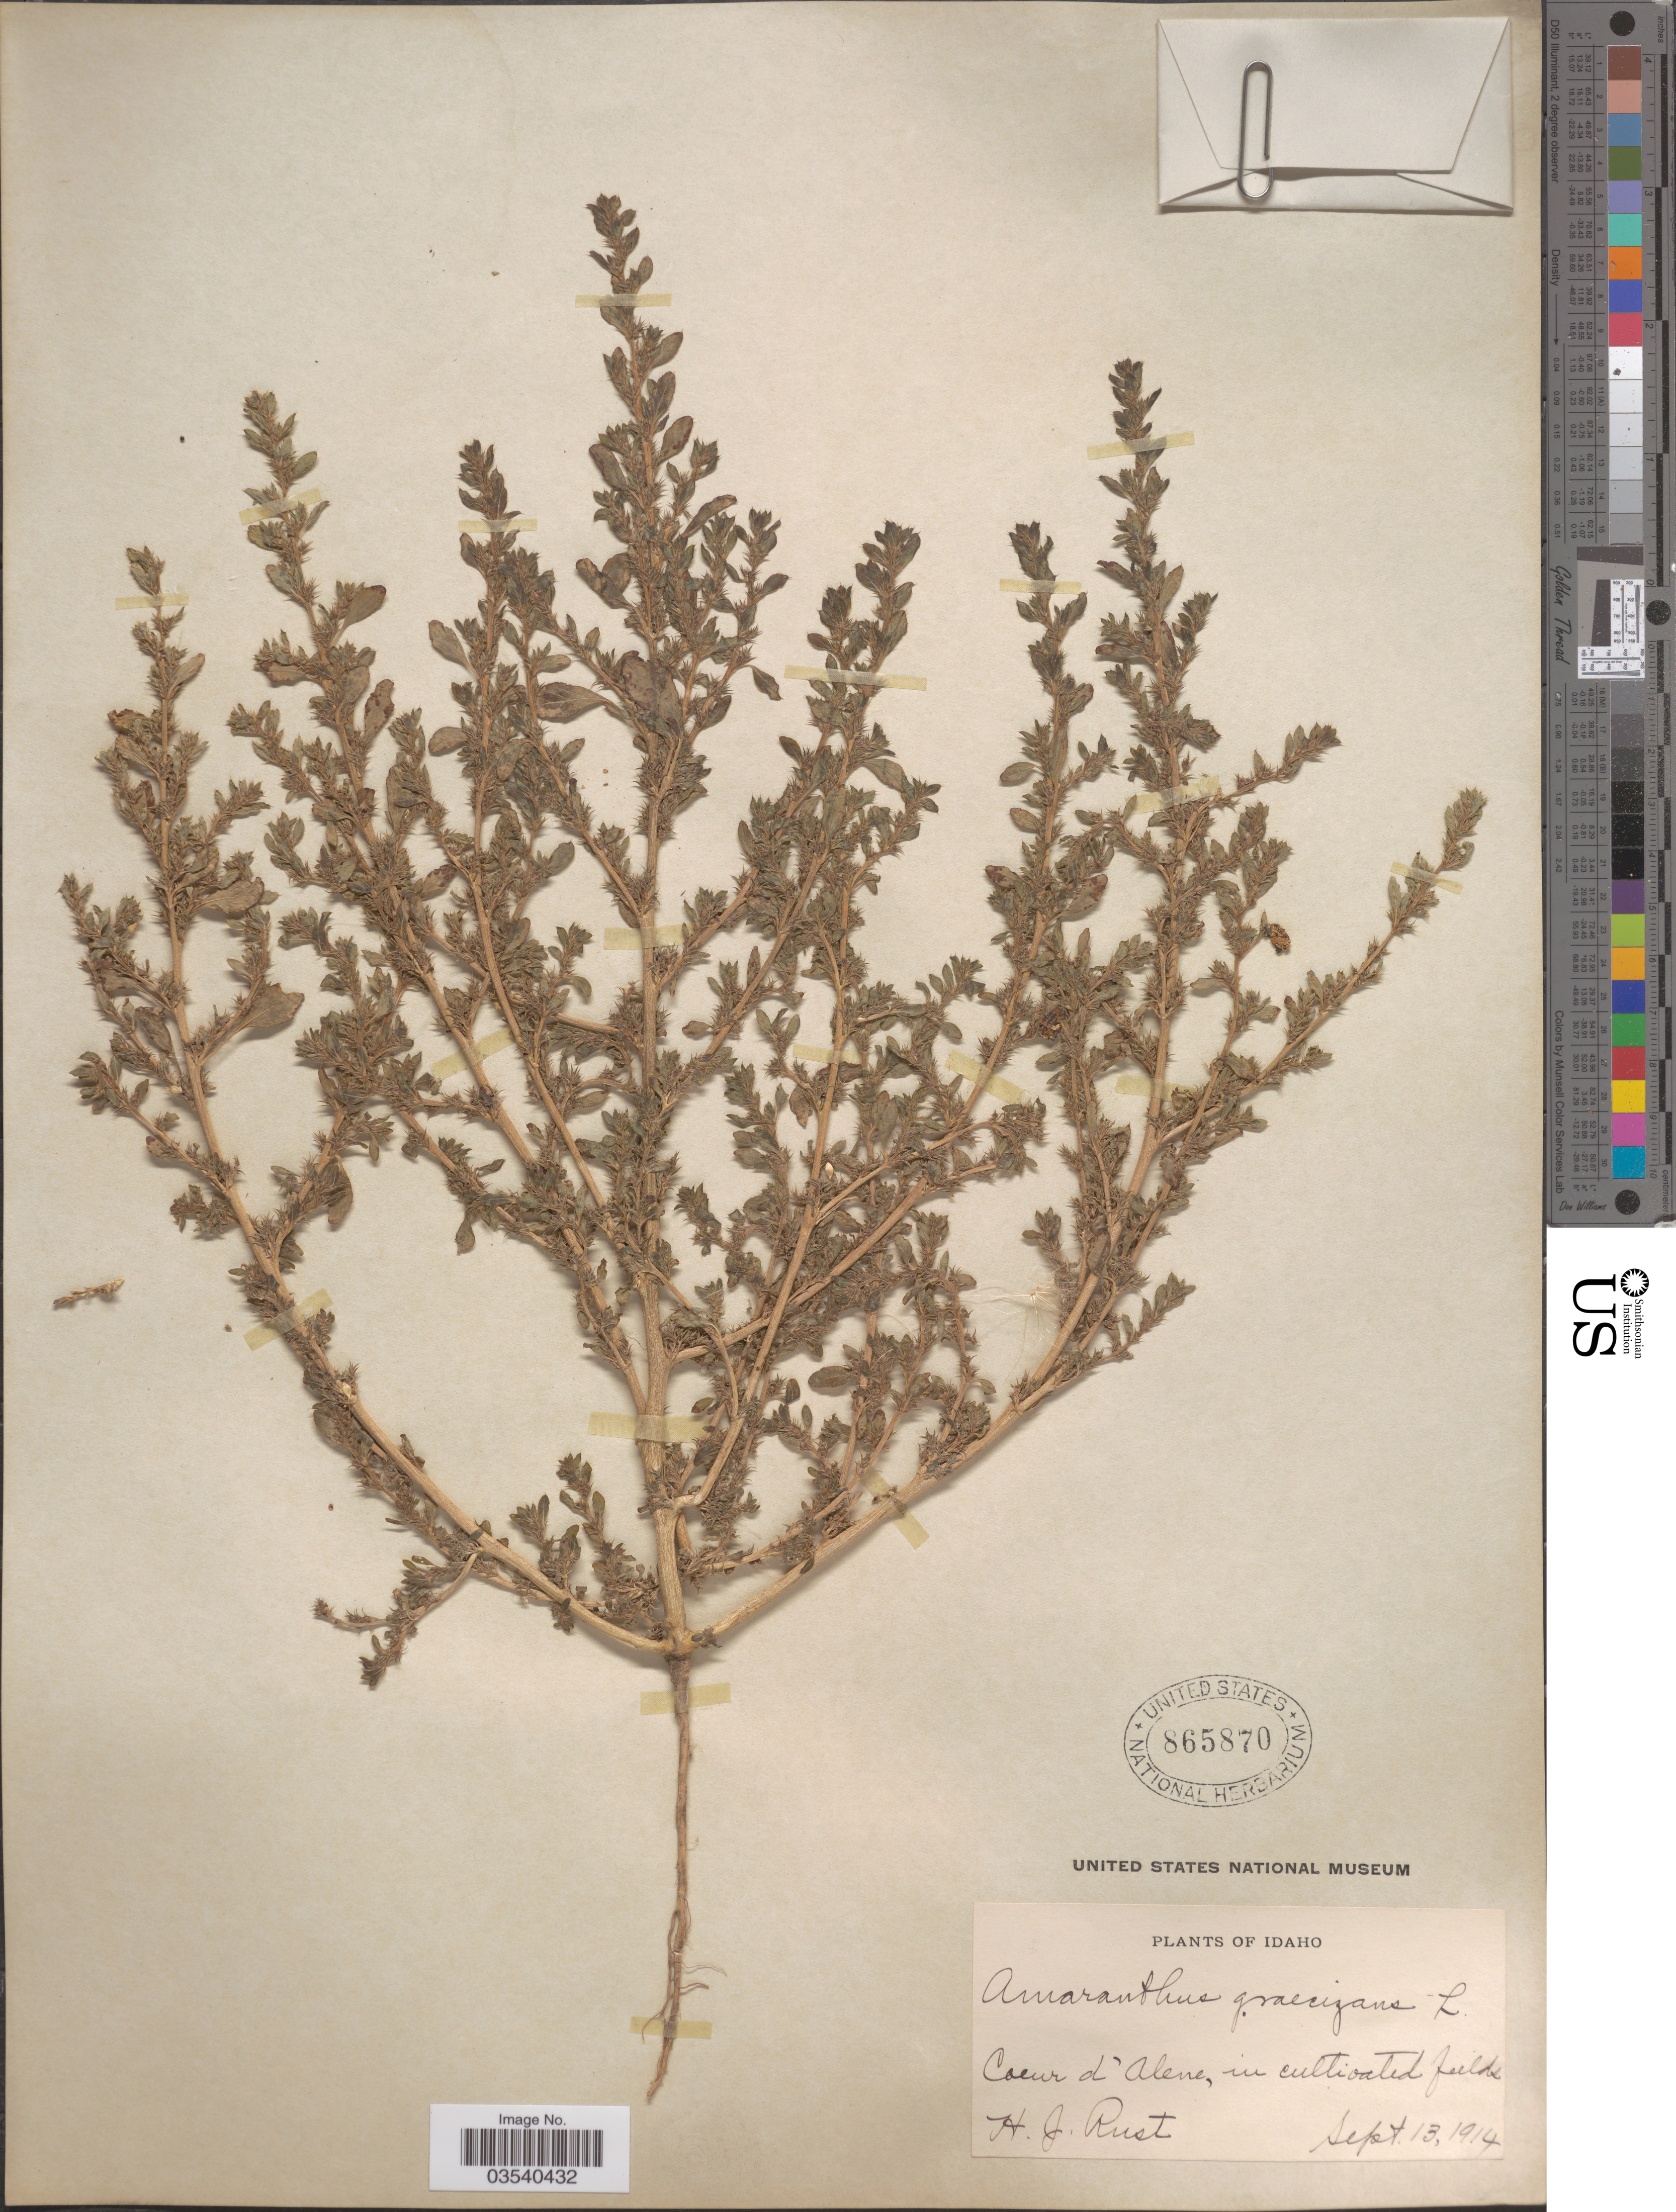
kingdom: Plantae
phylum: Tracheophyta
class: Magnoliopsida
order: Caryophyllales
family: Amaranthaceae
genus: Amaranthus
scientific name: Amaranthus graecizans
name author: L.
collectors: H. J. Rust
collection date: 1914-09-13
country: United States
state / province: Idaho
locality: Coeur d'Alene.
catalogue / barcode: US 865870